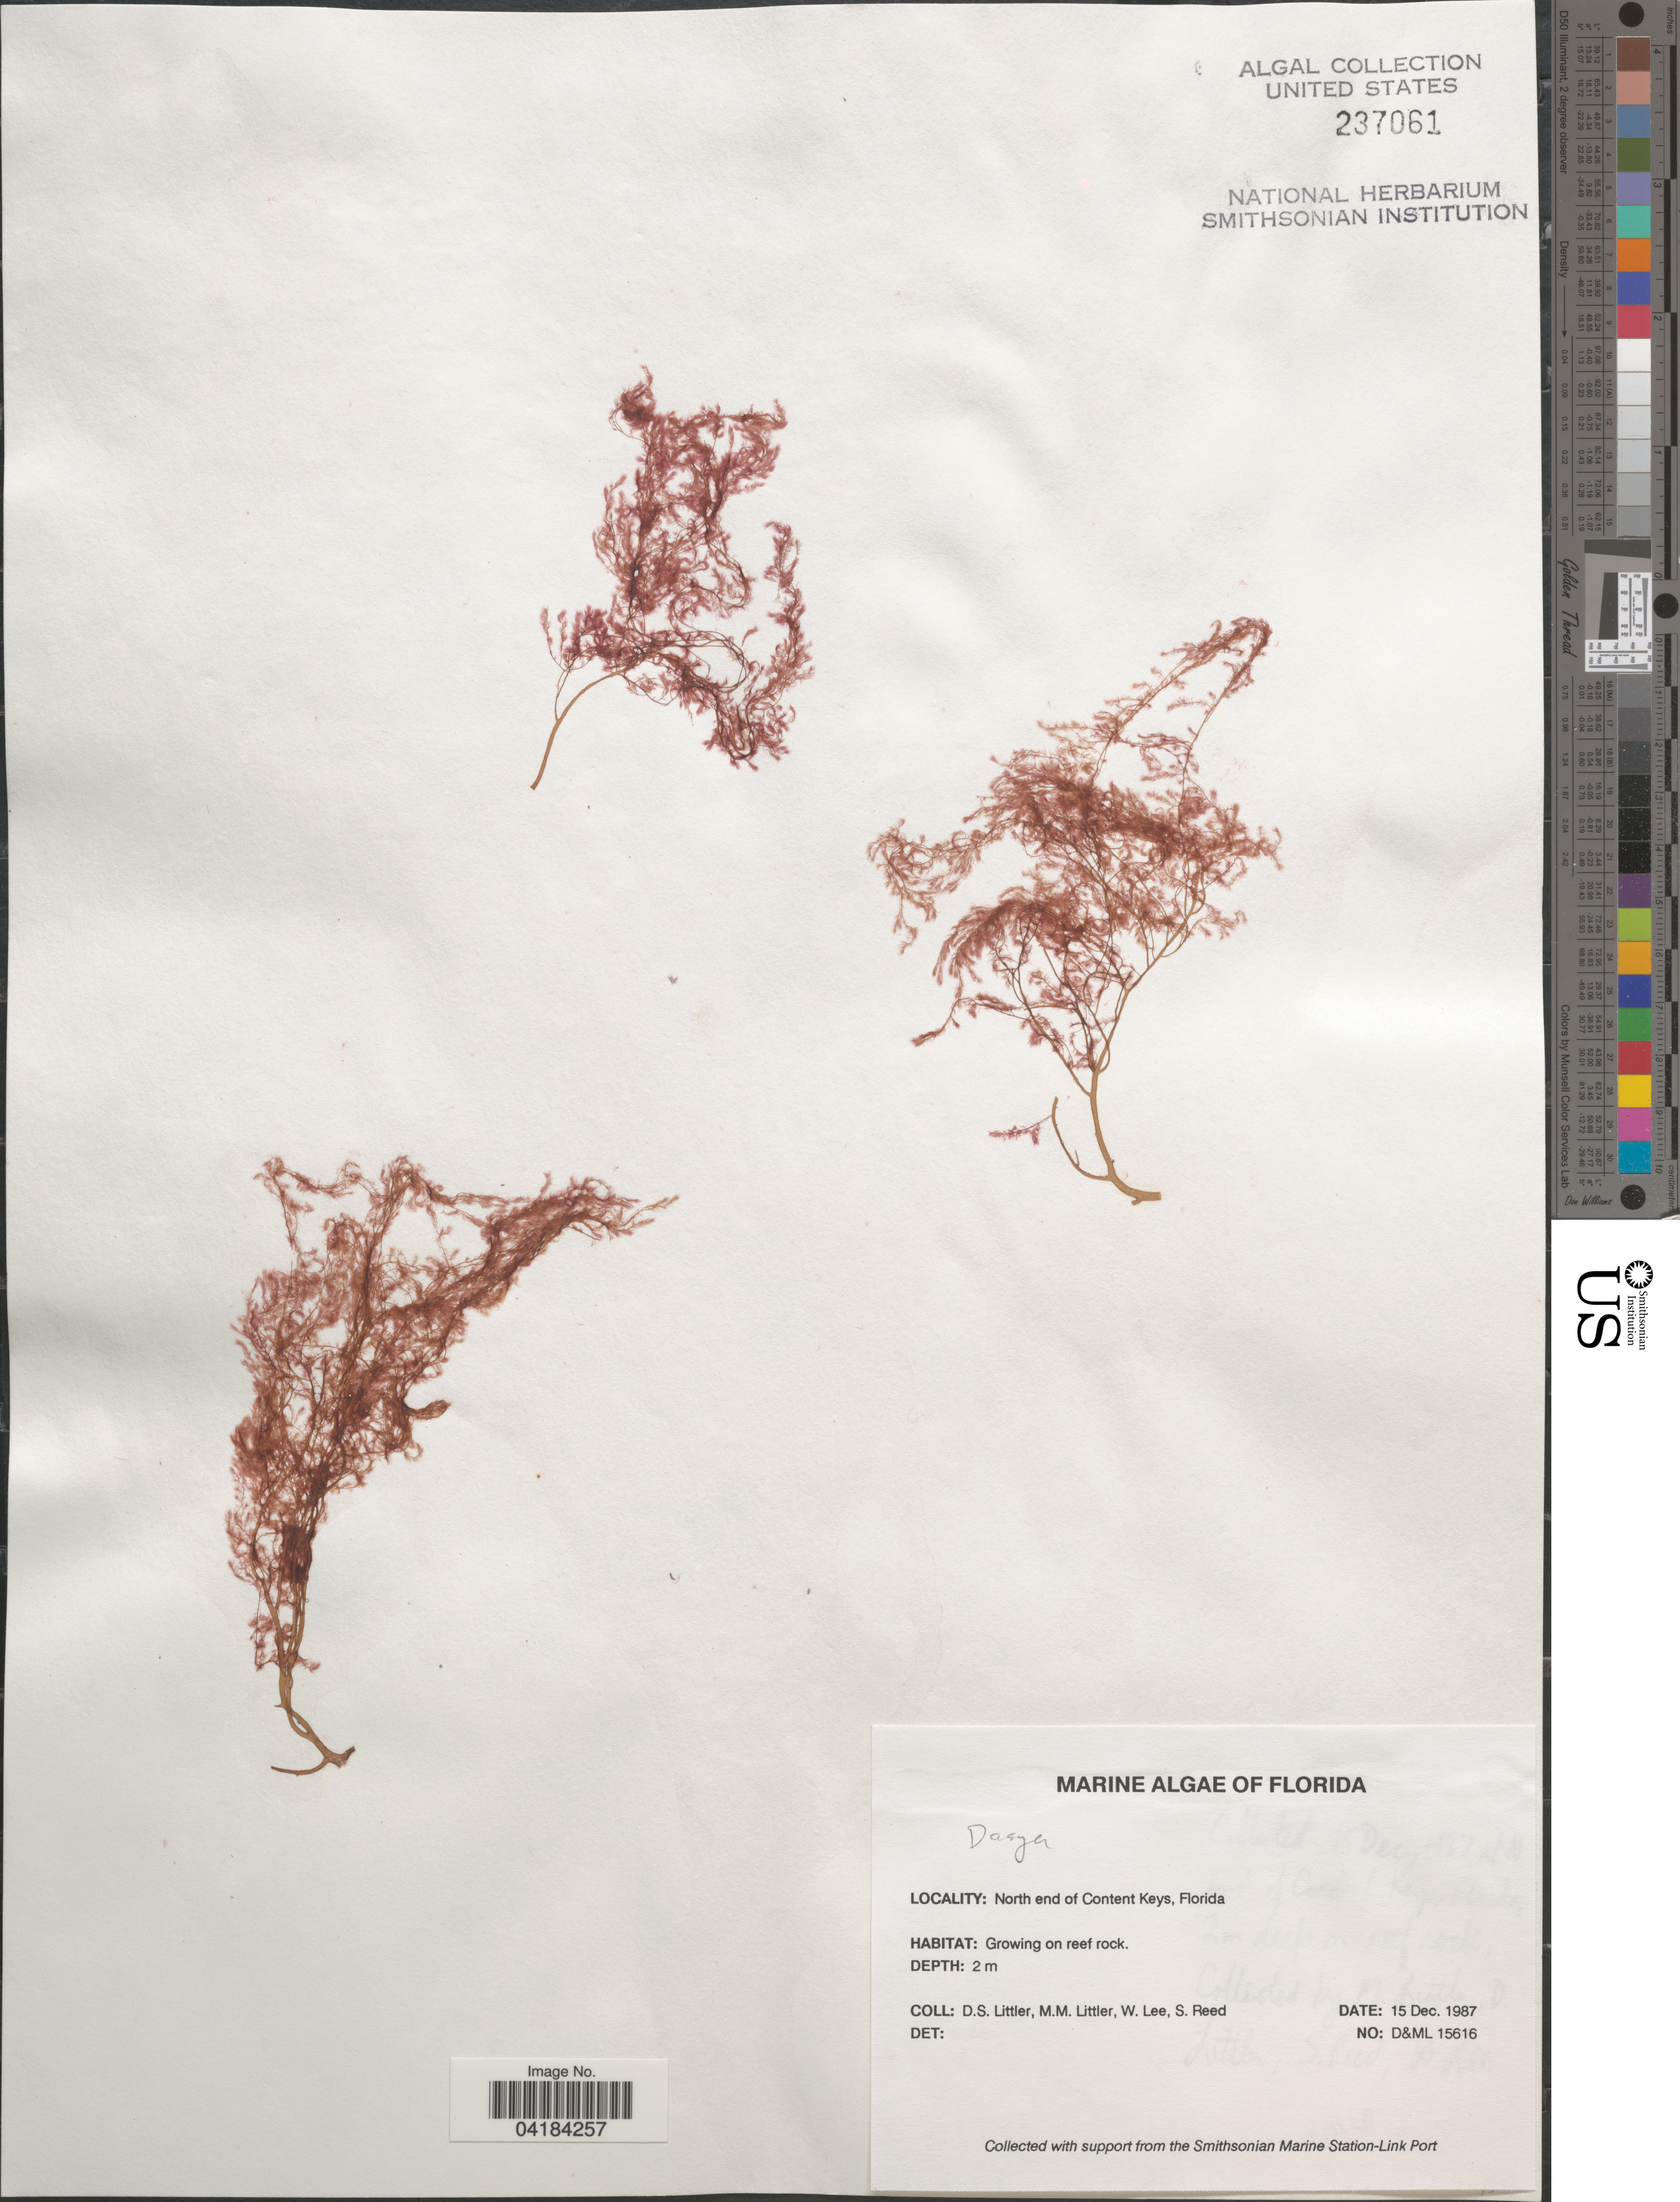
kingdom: Plantae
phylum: Rhodophyta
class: Florideophyceae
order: Ceramiales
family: Dasyaceae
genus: Dasya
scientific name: Dasya sp.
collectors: D. S. Littler, W. Lee & S. Reed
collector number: D&ML15616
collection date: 1987-12-15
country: United States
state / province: Florida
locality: North end of Content Keys.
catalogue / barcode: US 237061